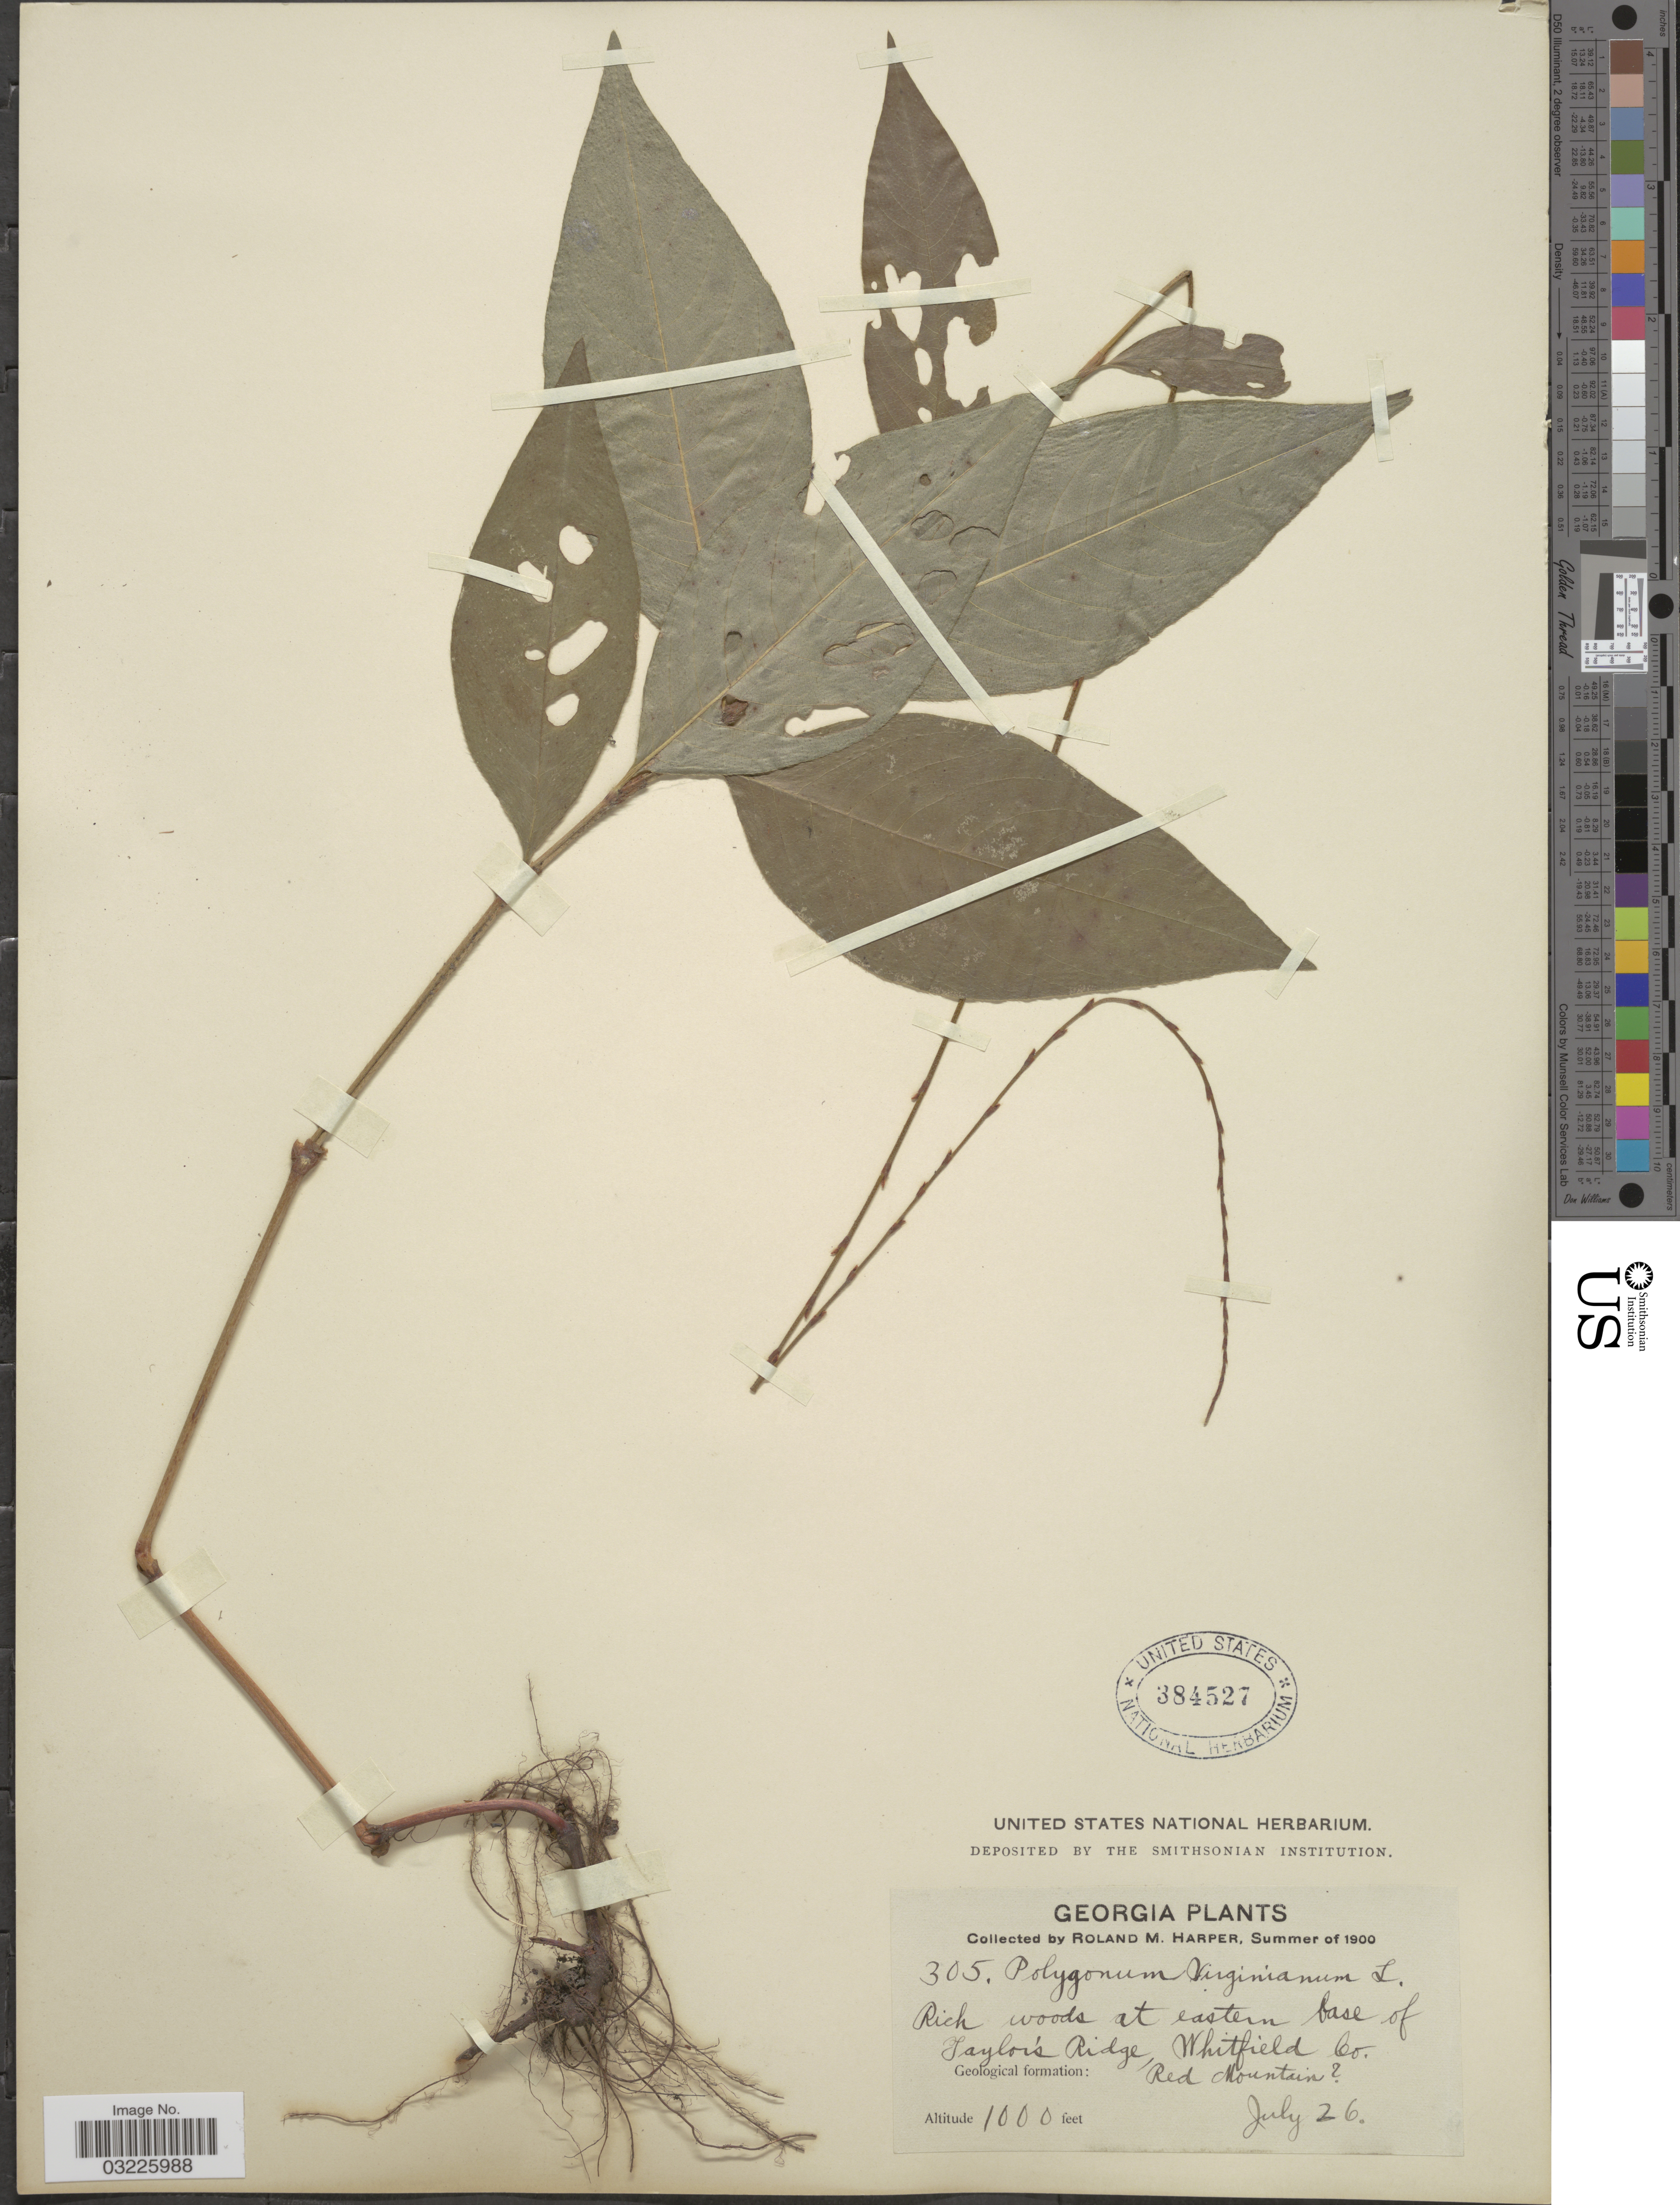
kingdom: Plantae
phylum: Tracheophyta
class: Magnoliopsida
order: Caryophyllales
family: Polygonaceae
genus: Persicaria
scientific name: Persicaria virginiana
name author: (L.) Gaertn.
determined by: Atha, D. E.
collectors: R. M. Harper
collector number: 305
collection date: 1900-07-26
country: United States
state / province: Georgia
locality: Eastern base of Taylor's Ridge, Whitfield Co. Red Mountain [unsure placement]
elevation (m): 305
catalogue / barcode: US 384527